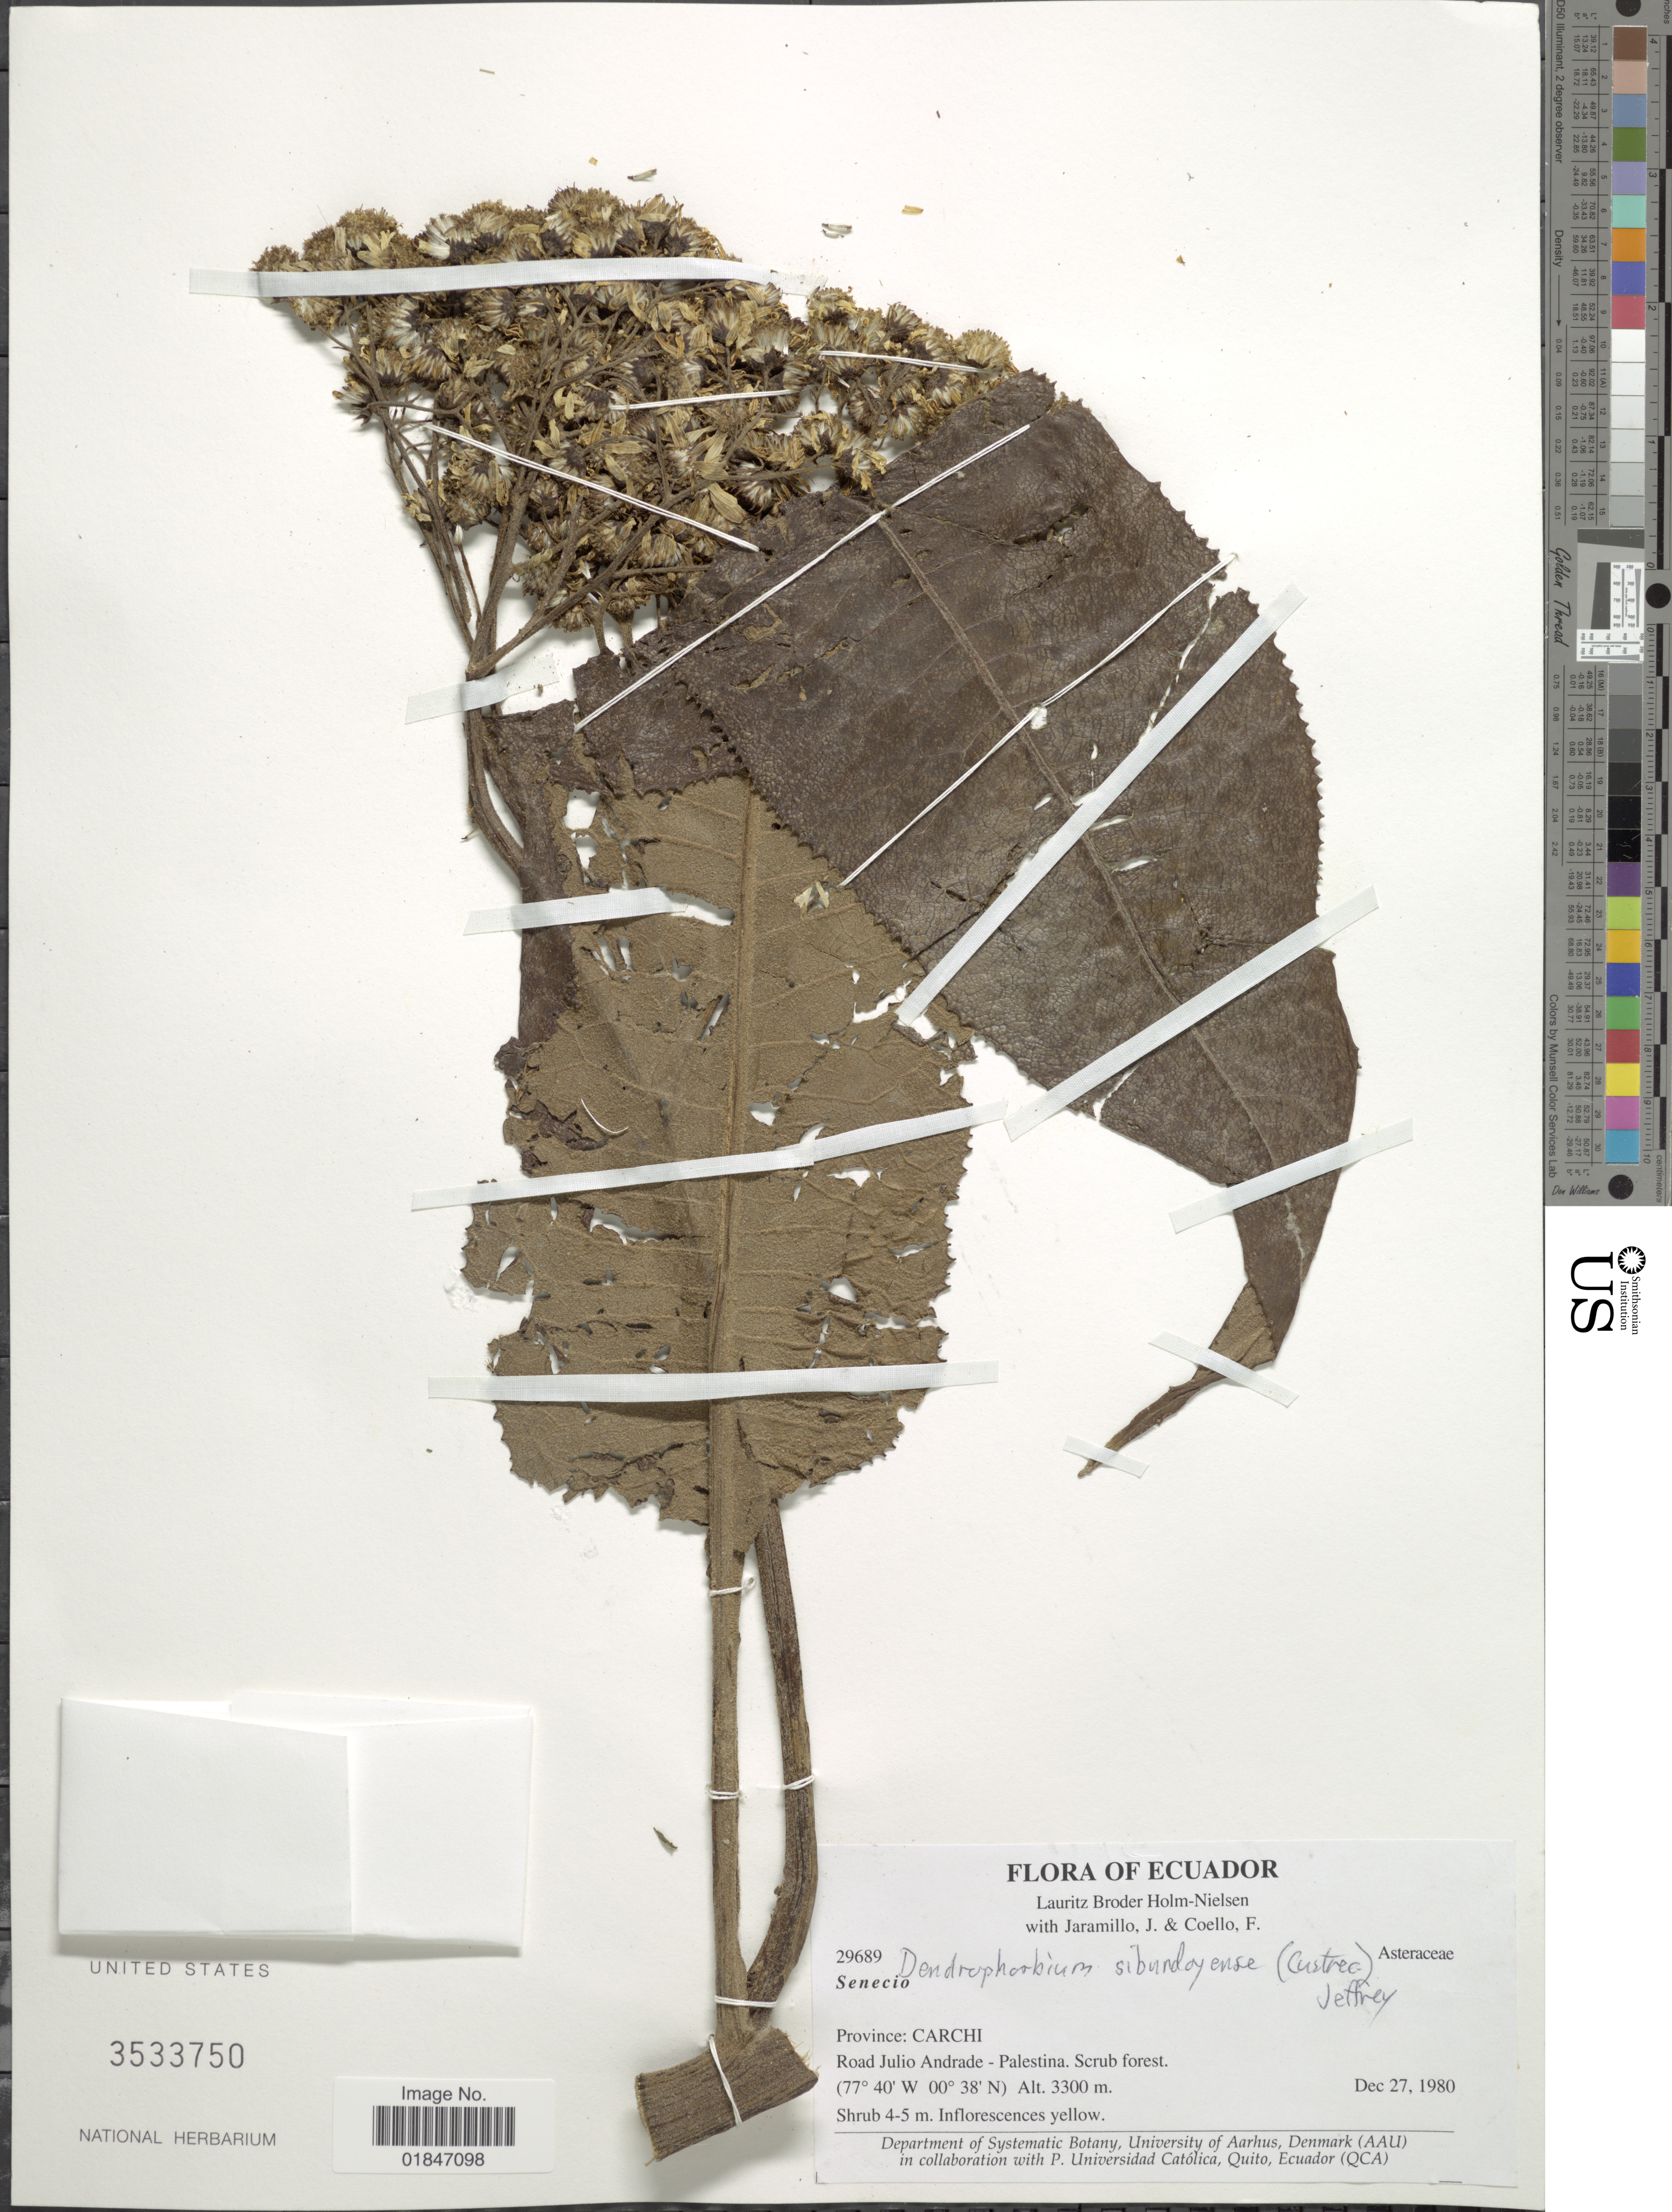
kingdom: Plantae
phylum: Tracheophyta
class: Magnoliopsida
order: Asterales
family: Asteraceae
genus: Dendrophorbium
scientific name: Dendrophorbium sibundoyense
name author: (Cuatrec.) C. Jeffrey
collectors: L. B. Holm-Nielsen, J. Jaramillo & F. Coello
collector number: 29689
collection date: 1980-12-27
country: Ecuador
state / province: Carchi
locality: Province: Carchi. Road Julio Andrade - Palestina.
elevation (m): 3300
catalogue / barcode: US 3533750